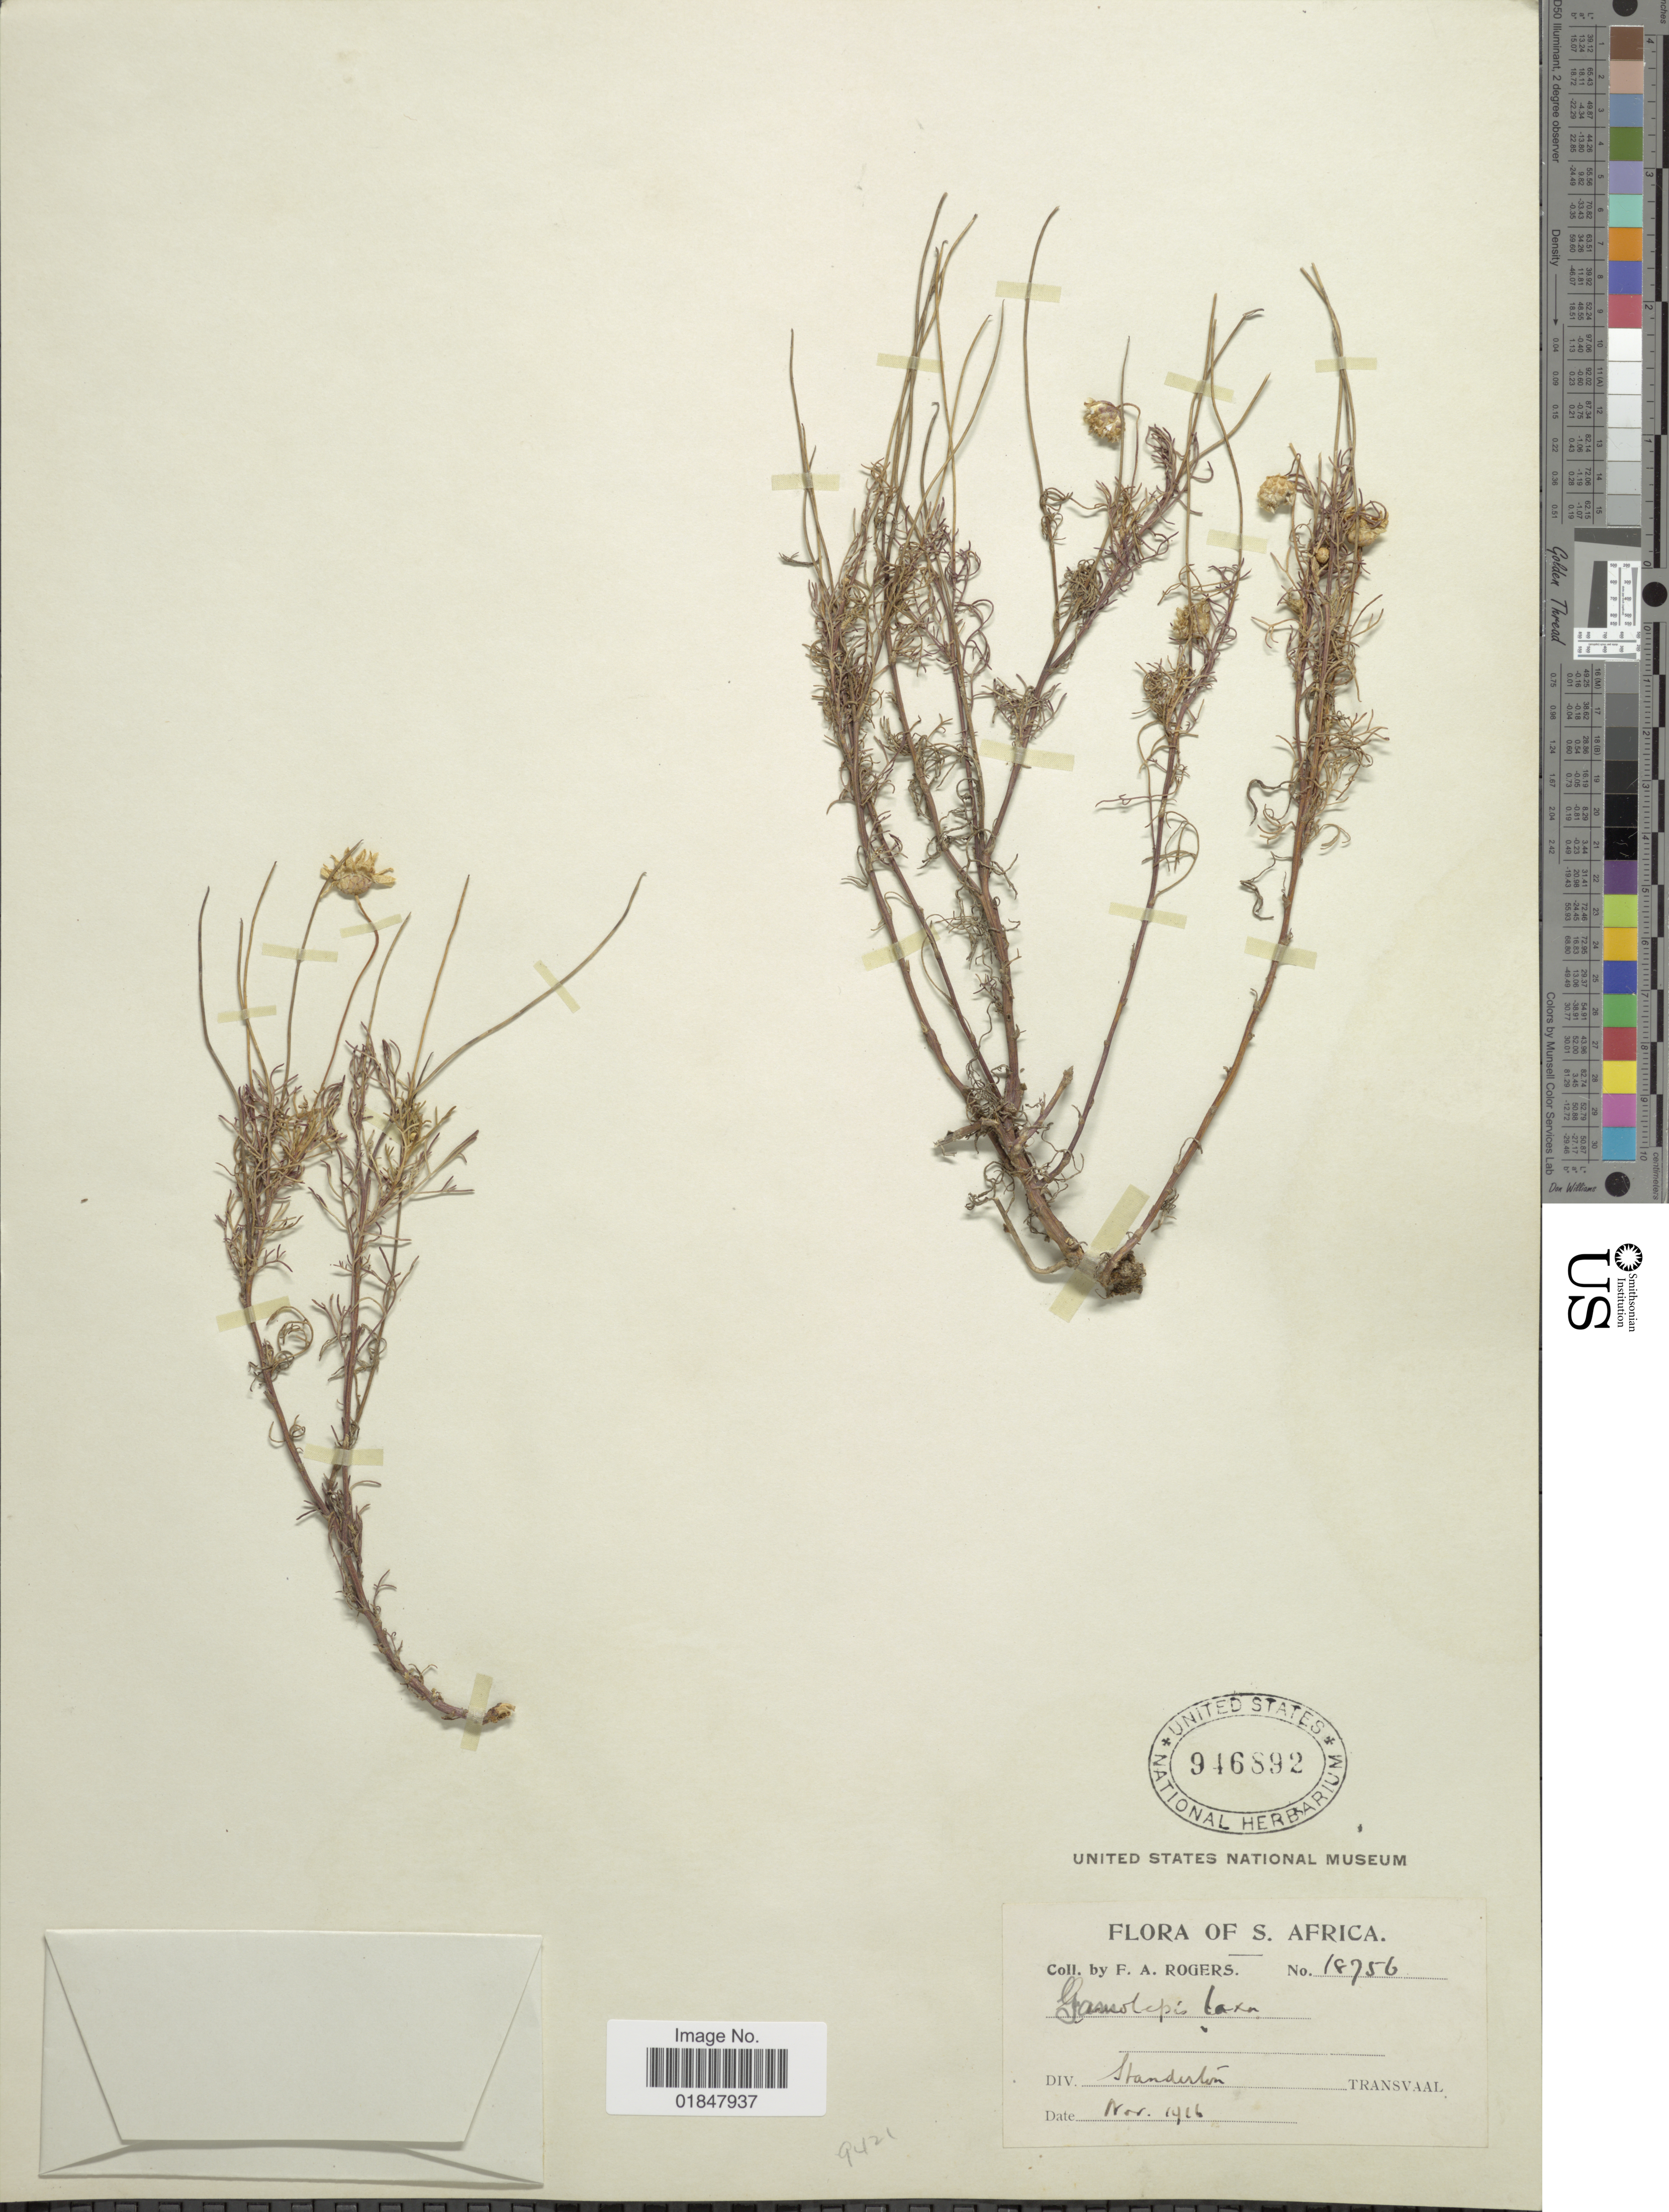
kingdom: Plantae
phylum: Tracheophyta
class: Magnoliopsida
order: Asterales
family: Asteraceae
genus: Euryops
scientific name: Euryops laxus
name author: (Harv.) Burtt Davy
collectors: F. A. Rogers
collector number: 18756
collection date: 1916-11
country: South Africa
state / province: Mpumalanga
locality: Standerton, Transvaal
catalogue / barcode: US 946892